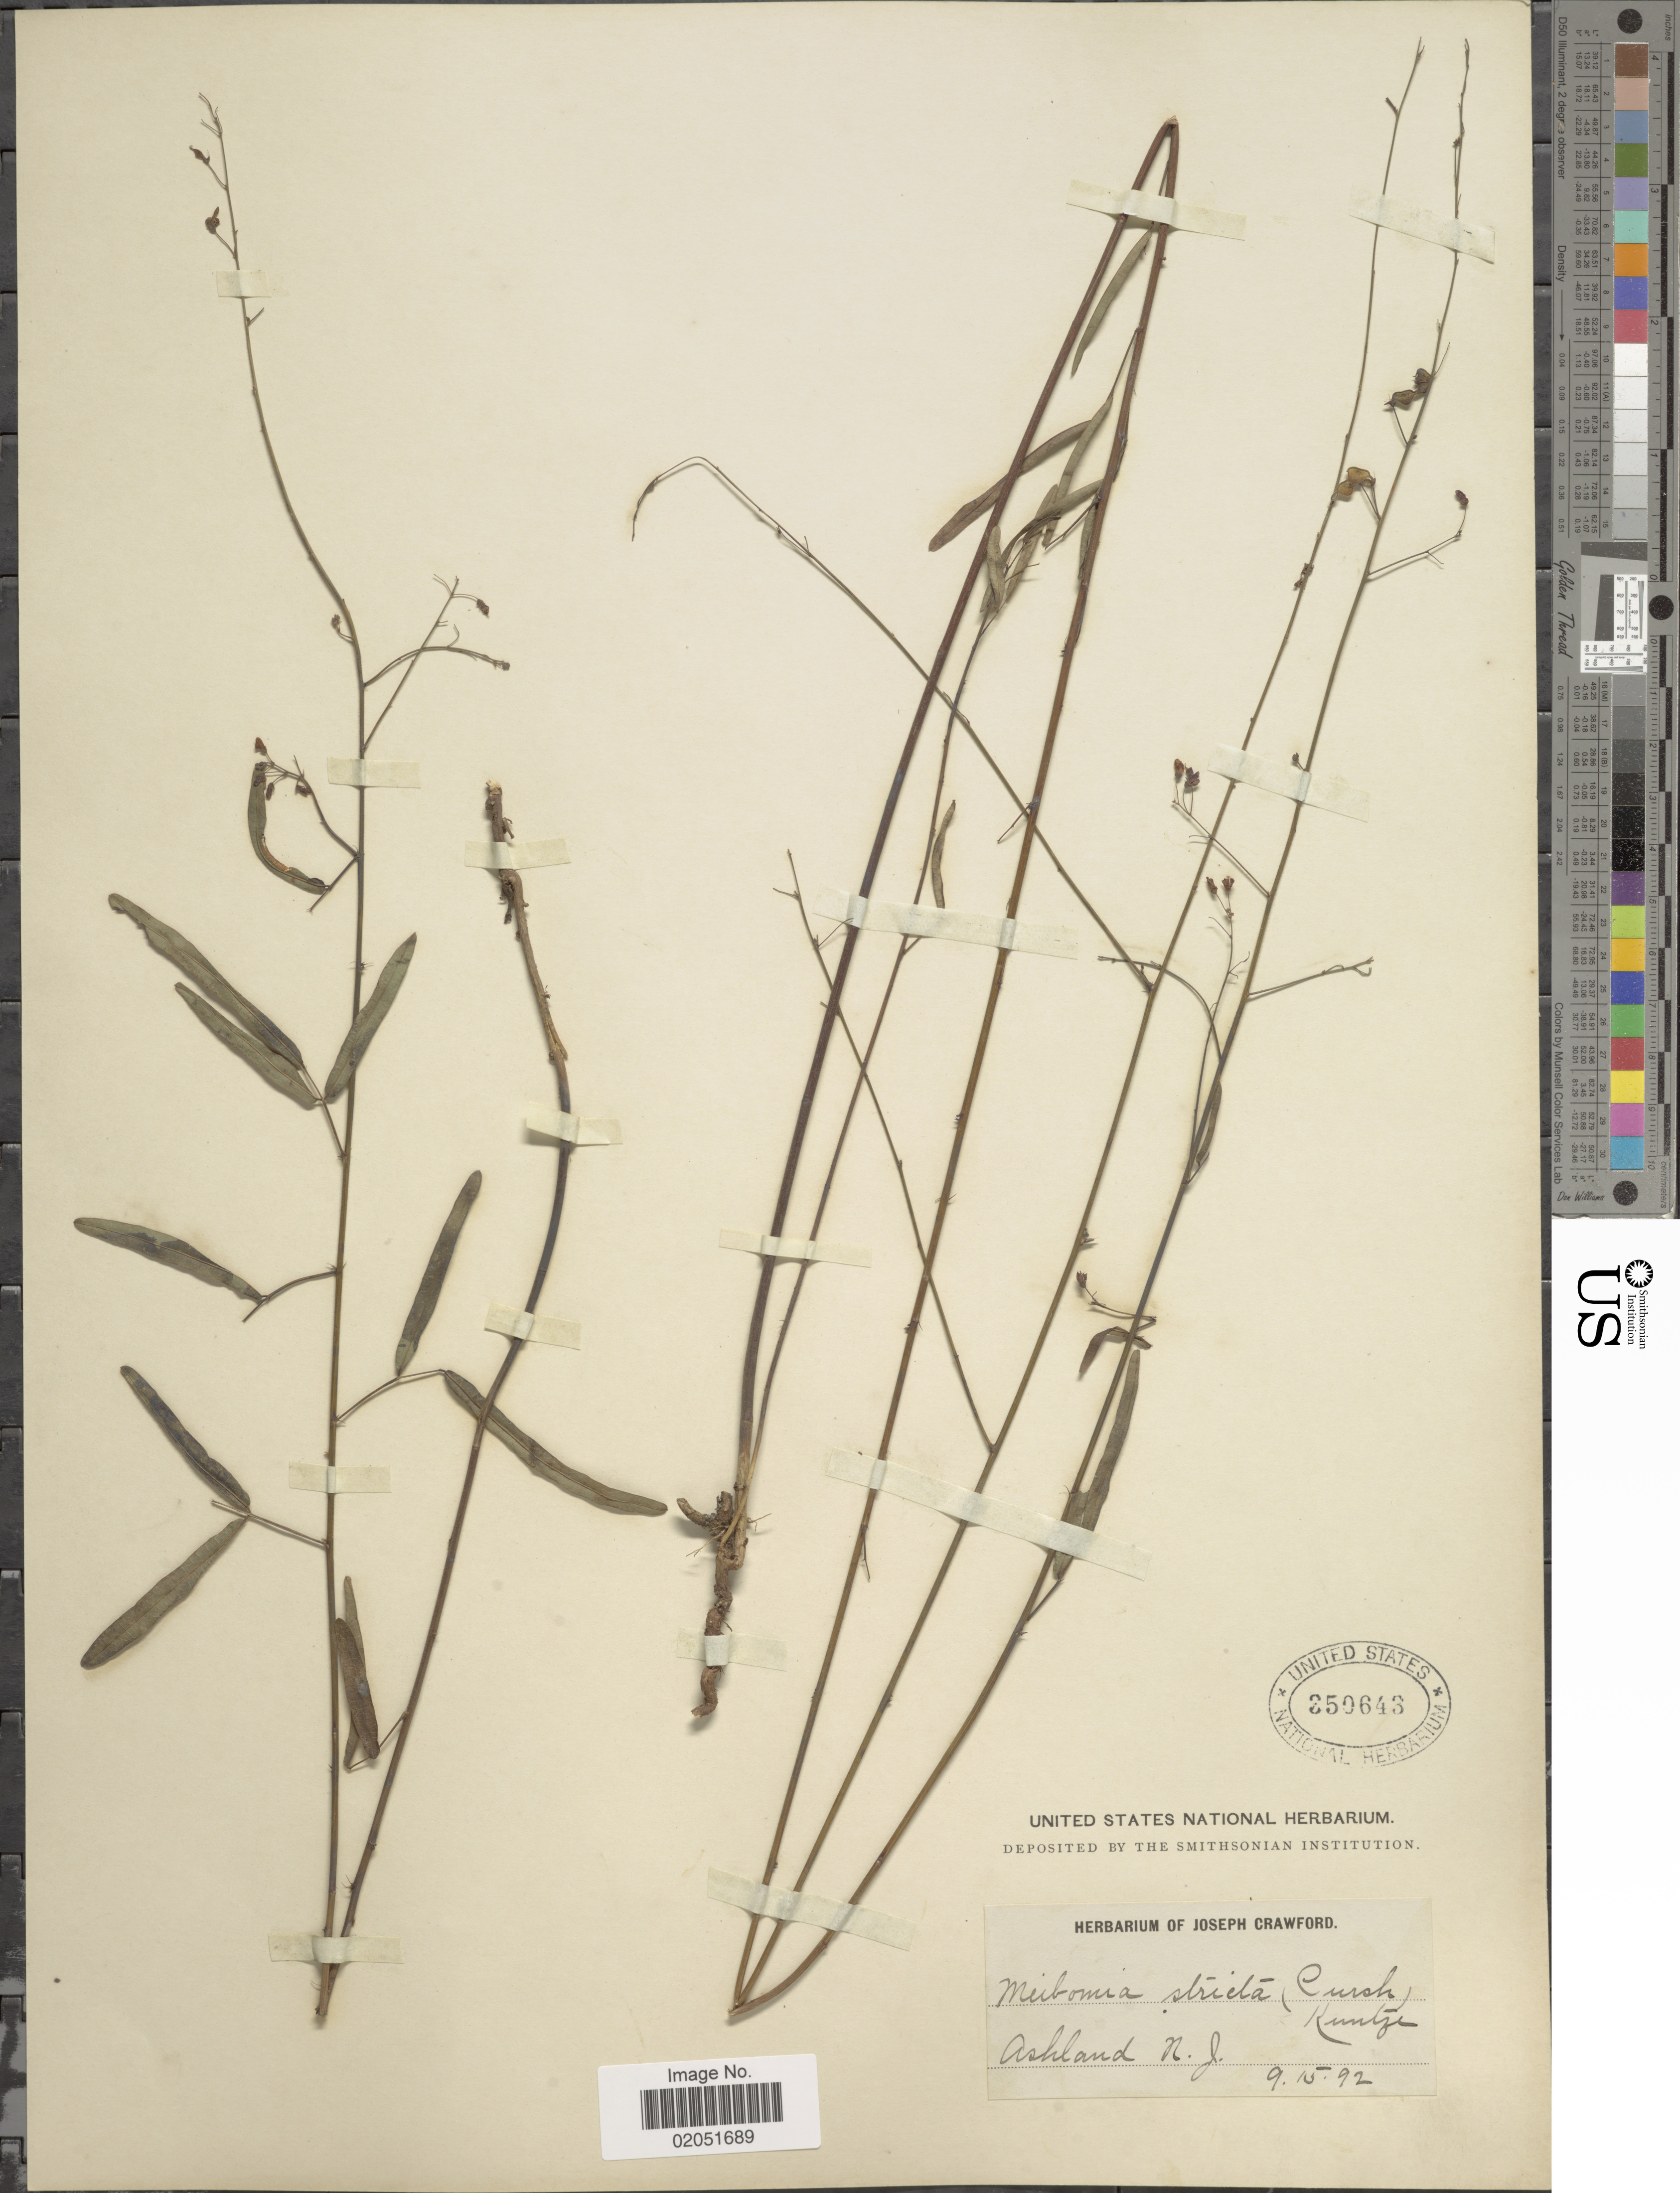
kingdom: Plantae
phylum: Tracheophyta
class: Magnoliopsida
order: Fabales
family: Fabaceae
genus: Desmodium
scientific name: Desmodium strictum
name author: (Pursh) DC.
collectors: ex herb. Joseph Crawford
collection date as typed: Transcribed d/m/y: 15/9/92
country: United States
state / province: New Jersey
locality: Ashland, N.J.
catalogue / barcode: US 350643